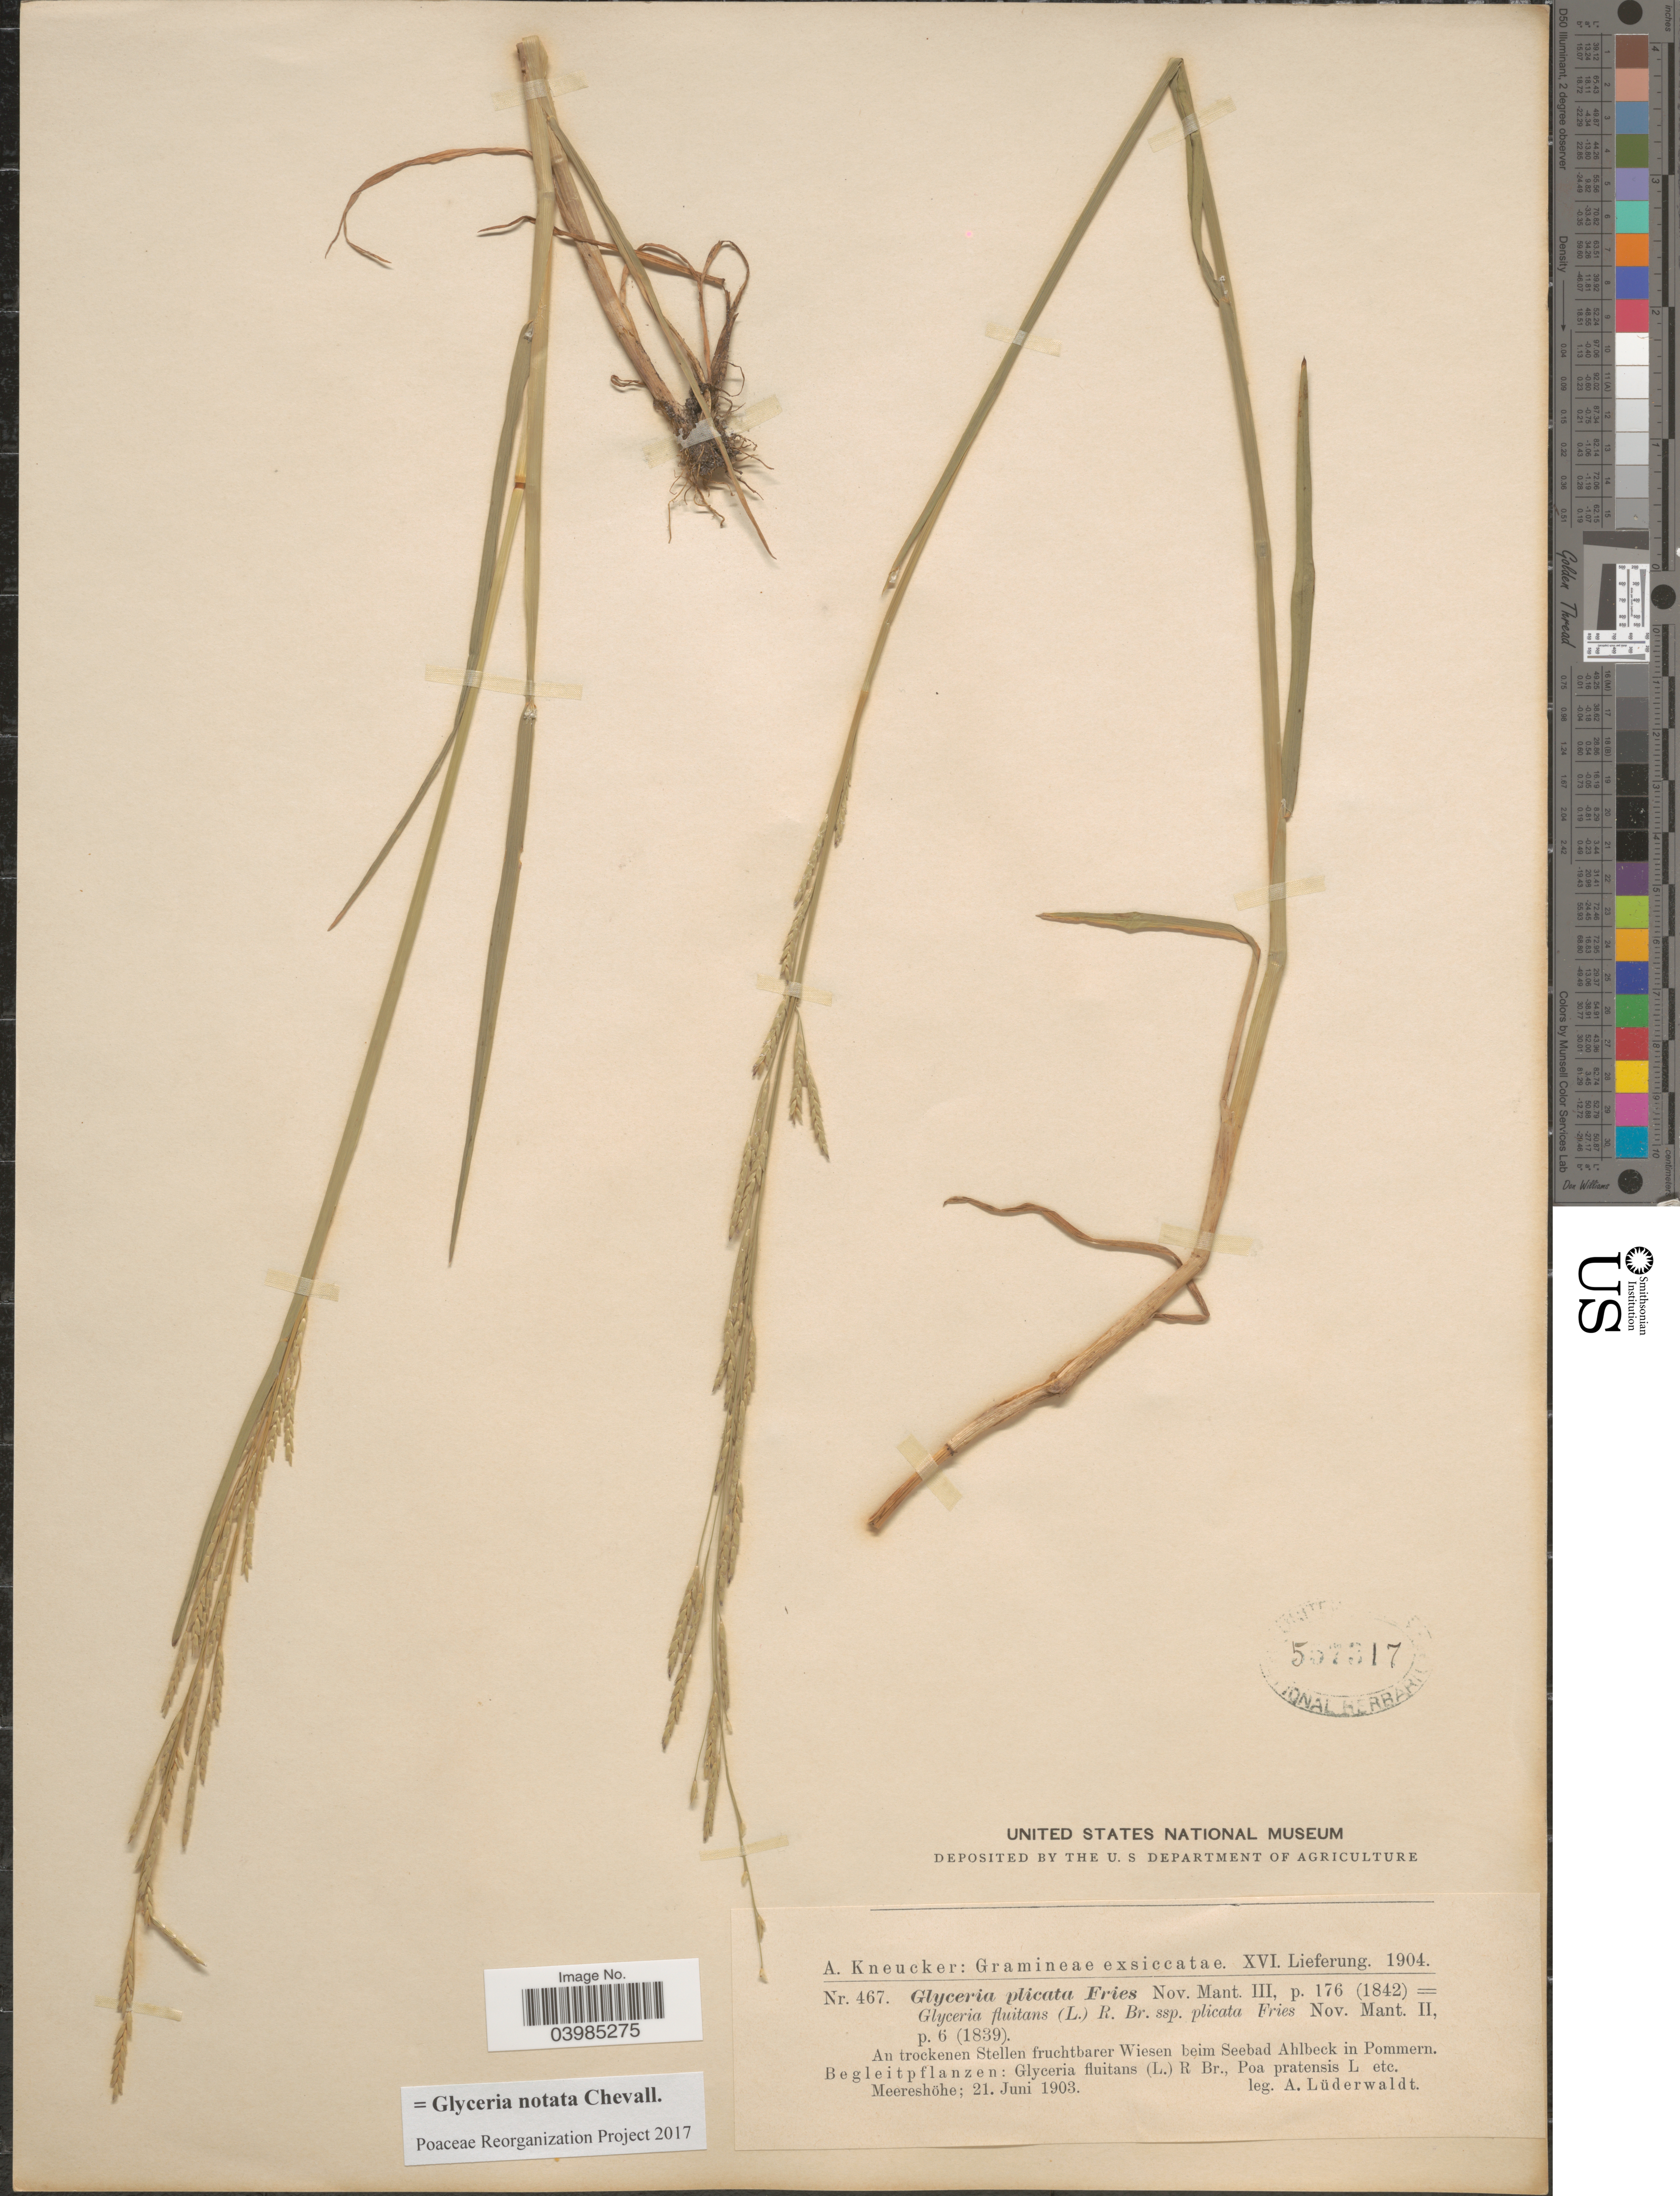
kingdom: Plantae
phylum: Tracheophyta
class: Liliopsida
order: Poales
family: Poaceae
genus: Glyceria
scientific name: Glyceria notata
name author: Chevall.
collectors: A. Lüderwaldt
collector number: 467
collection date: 1903-06-21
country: Germany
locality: An trockenen Stellen fruchtbarer Wiesen beim Seebad Ahlbeck in Pommern.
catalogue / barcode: US 557317